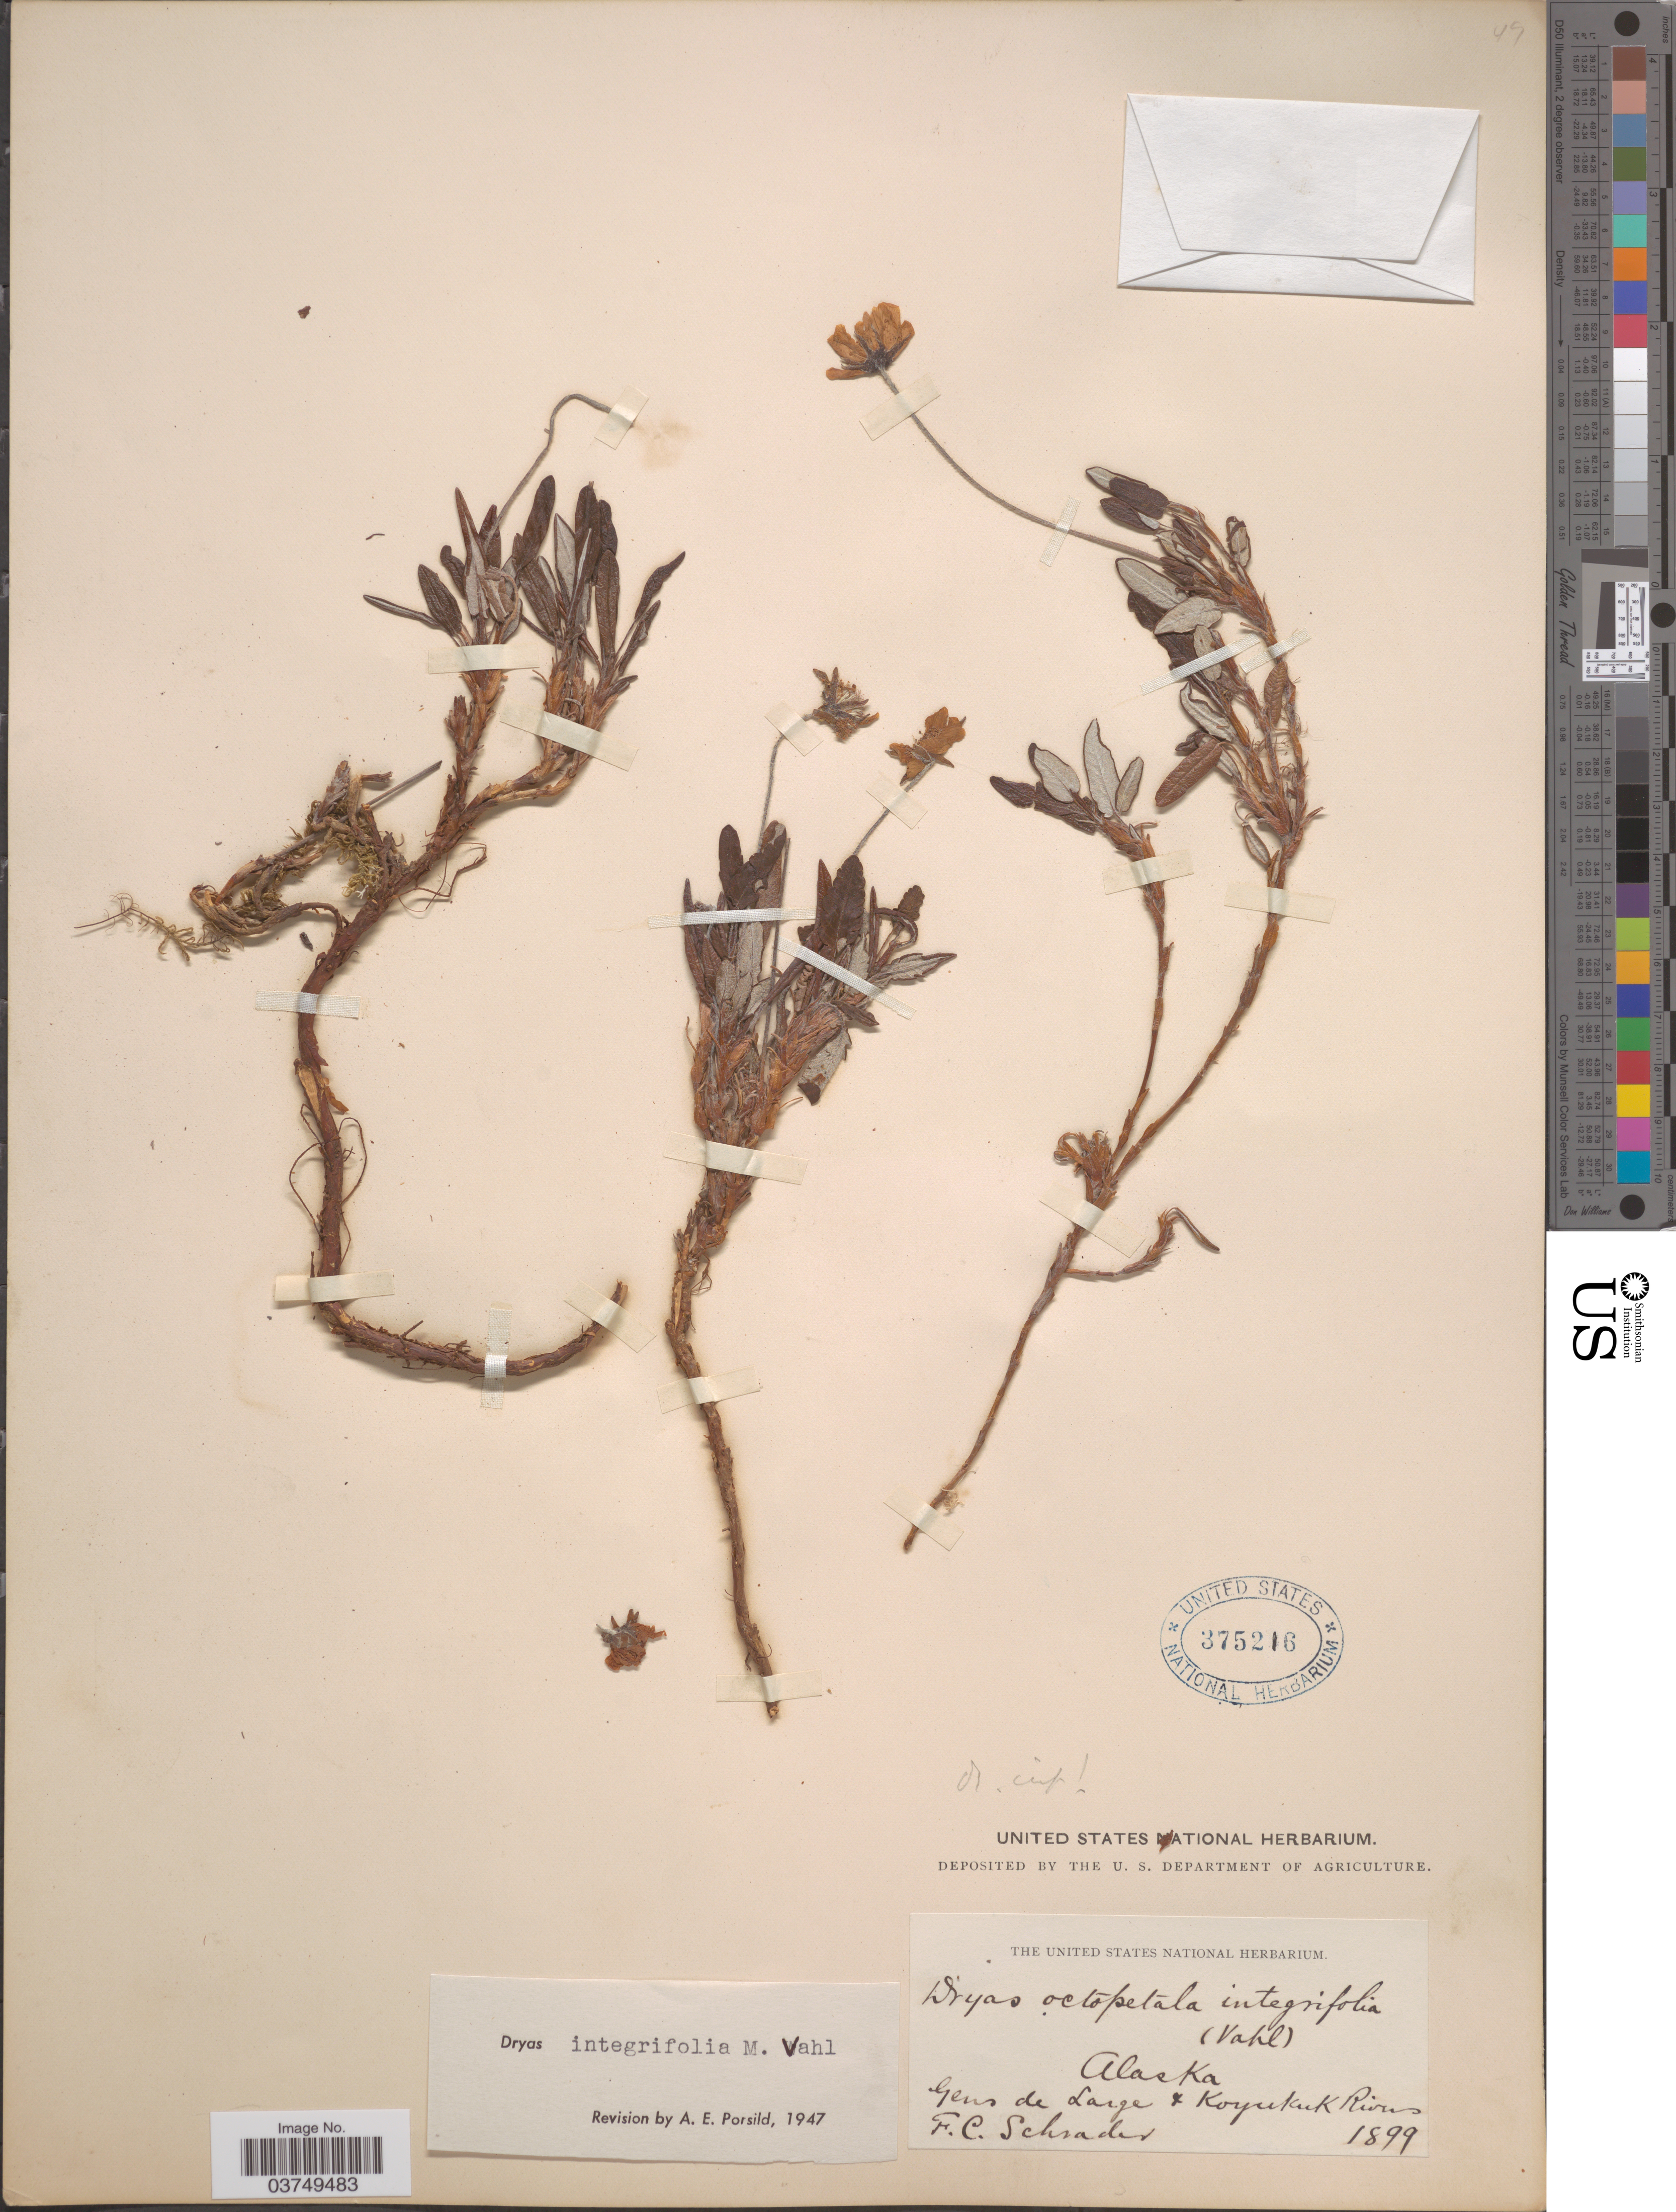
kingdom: Plantae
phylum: Tracheophyta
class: Magnoliopsida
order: Rosales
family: Rosaceae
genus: Dryas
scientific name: Dryas integrifolia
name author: Vahl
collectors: F. C. Schrader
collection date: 1899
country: United States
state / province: Alaska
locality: Gens de Large & Koyukuk River.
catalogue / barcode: US 375216